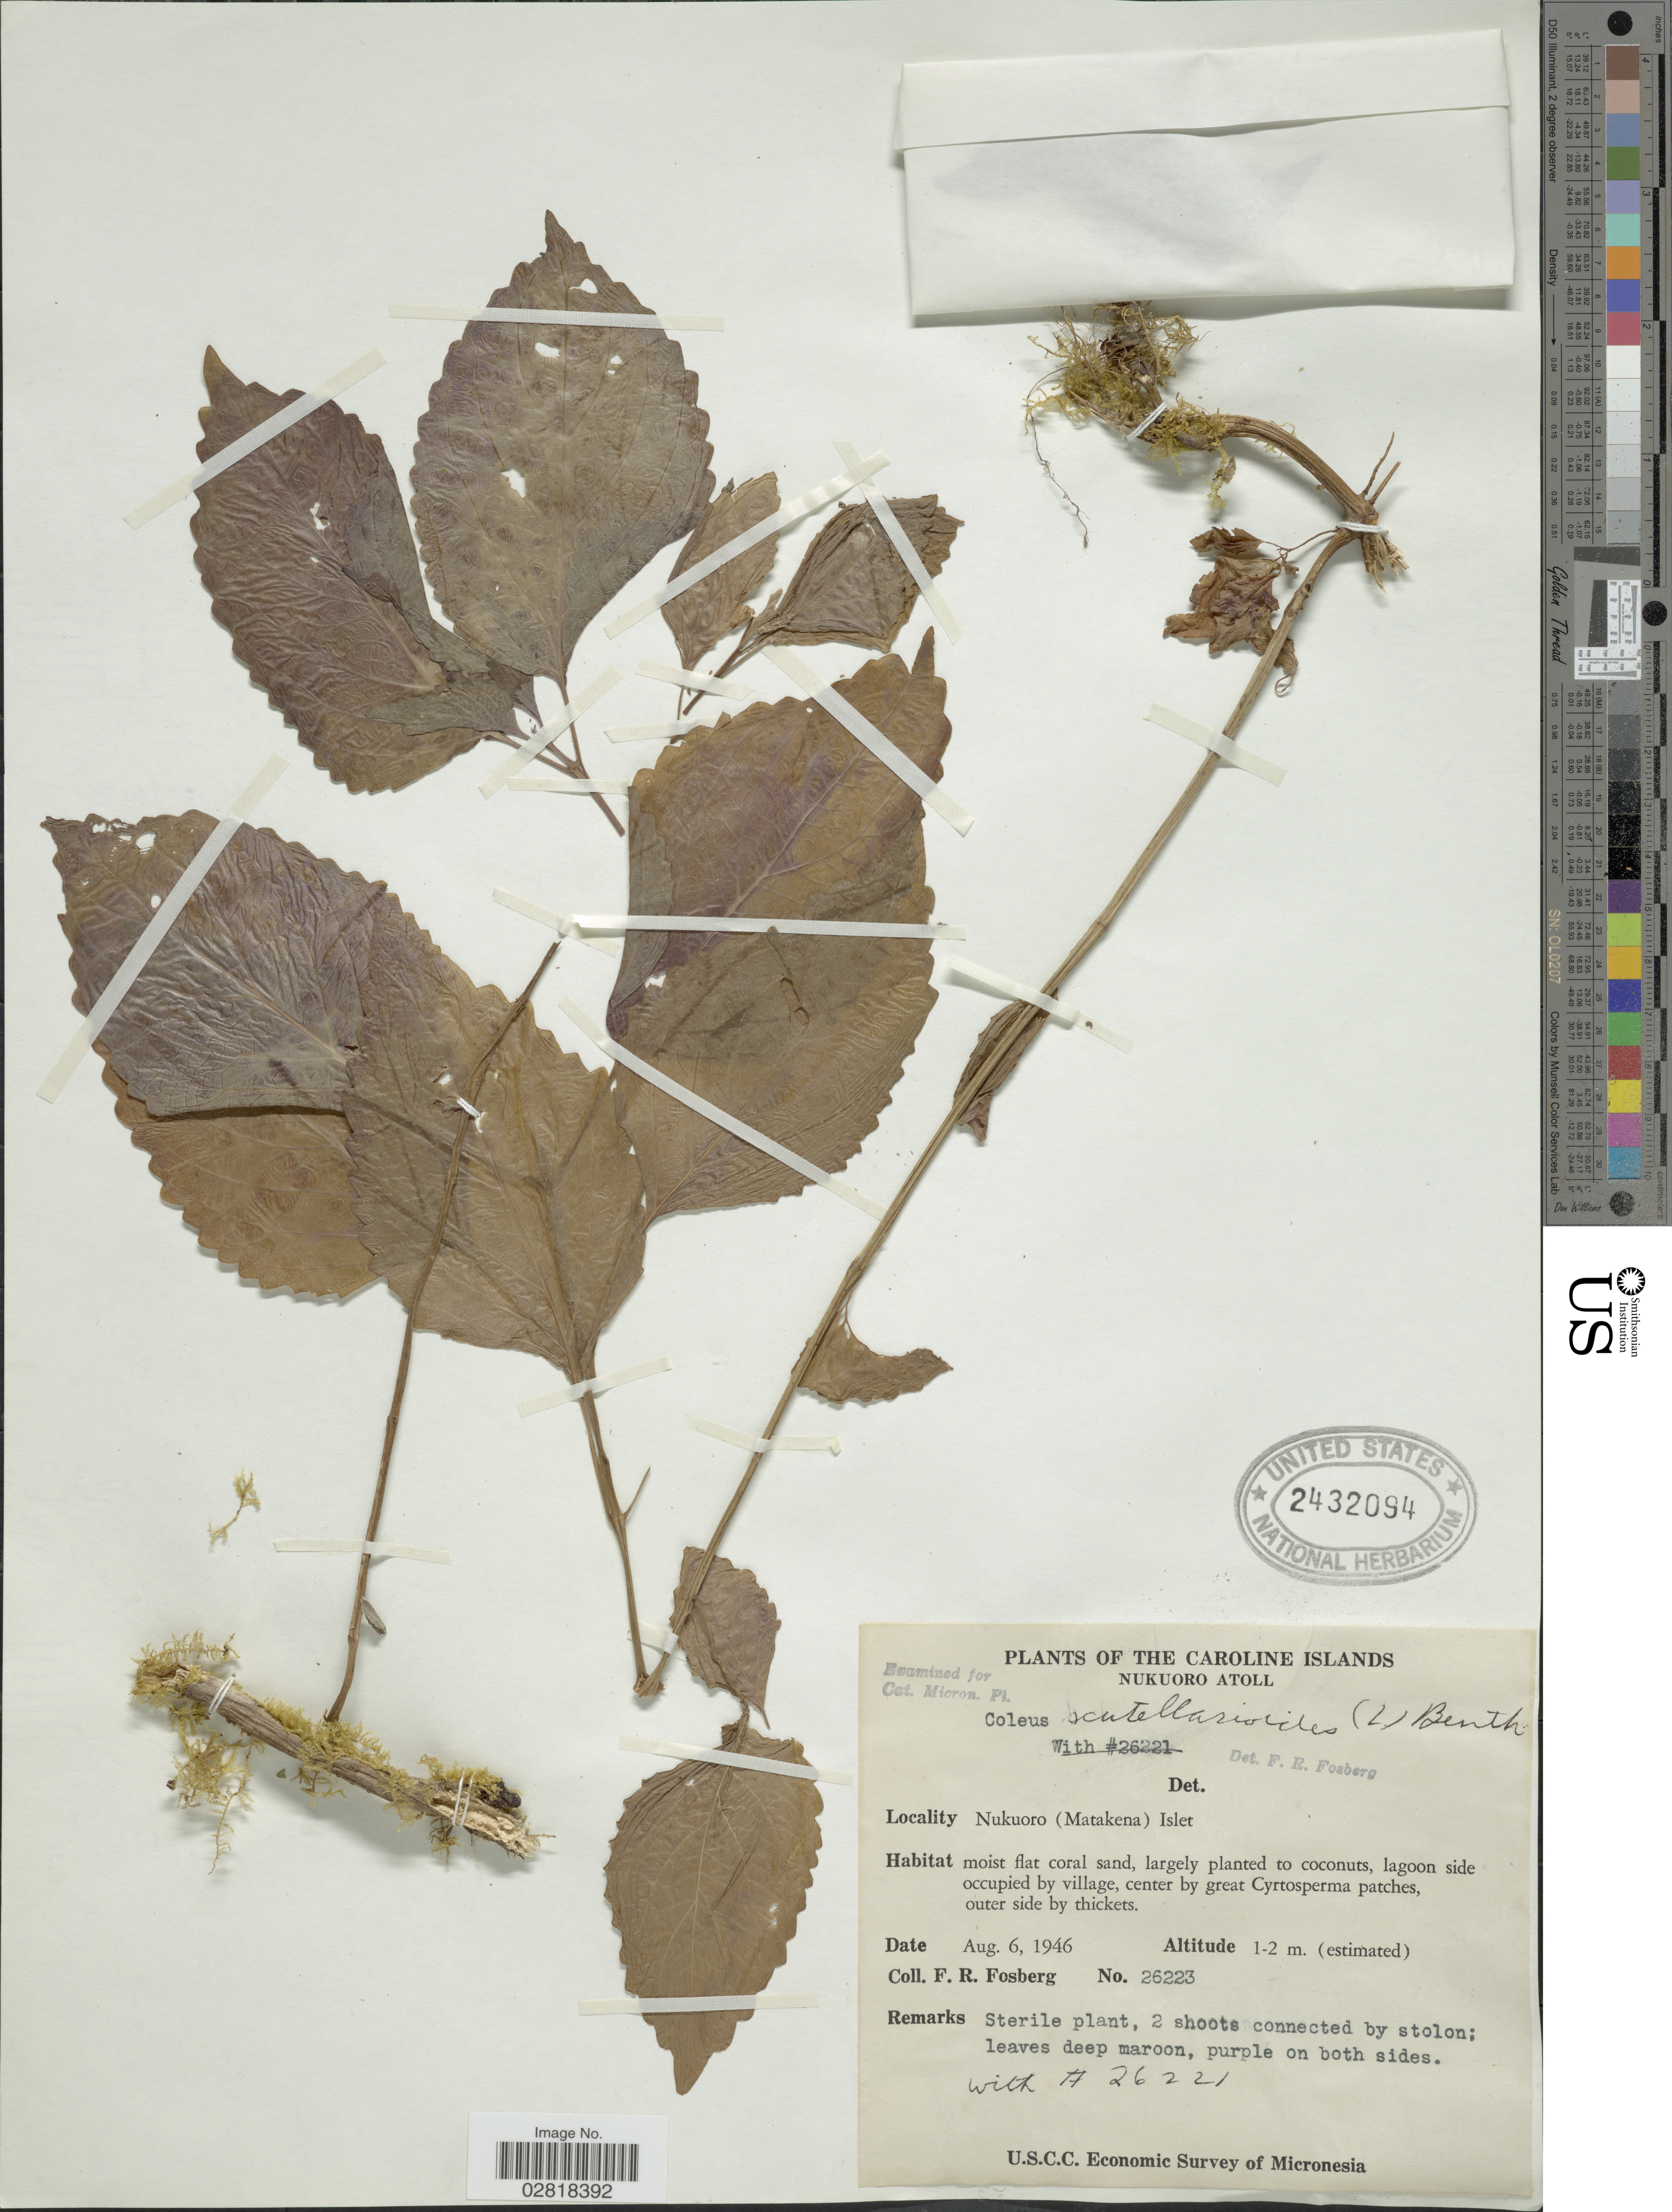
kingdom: Plantae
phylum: Tracheophyta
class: Magnoliopsida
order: Lamiales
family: Lamiaceae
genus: Coleus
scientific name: Coleus scutellarioides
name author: (L.) Benth.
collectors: F. R. Fosberg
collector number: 26223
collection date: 1946-08-06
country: Micronesia, Federated States of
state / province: Pohnpei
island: Nukuoro Atoll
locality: Caroline Islands. Nukuoro Atoll. Nukuoro (Matakena) Islet.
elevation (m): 1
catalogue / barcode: US 2432094